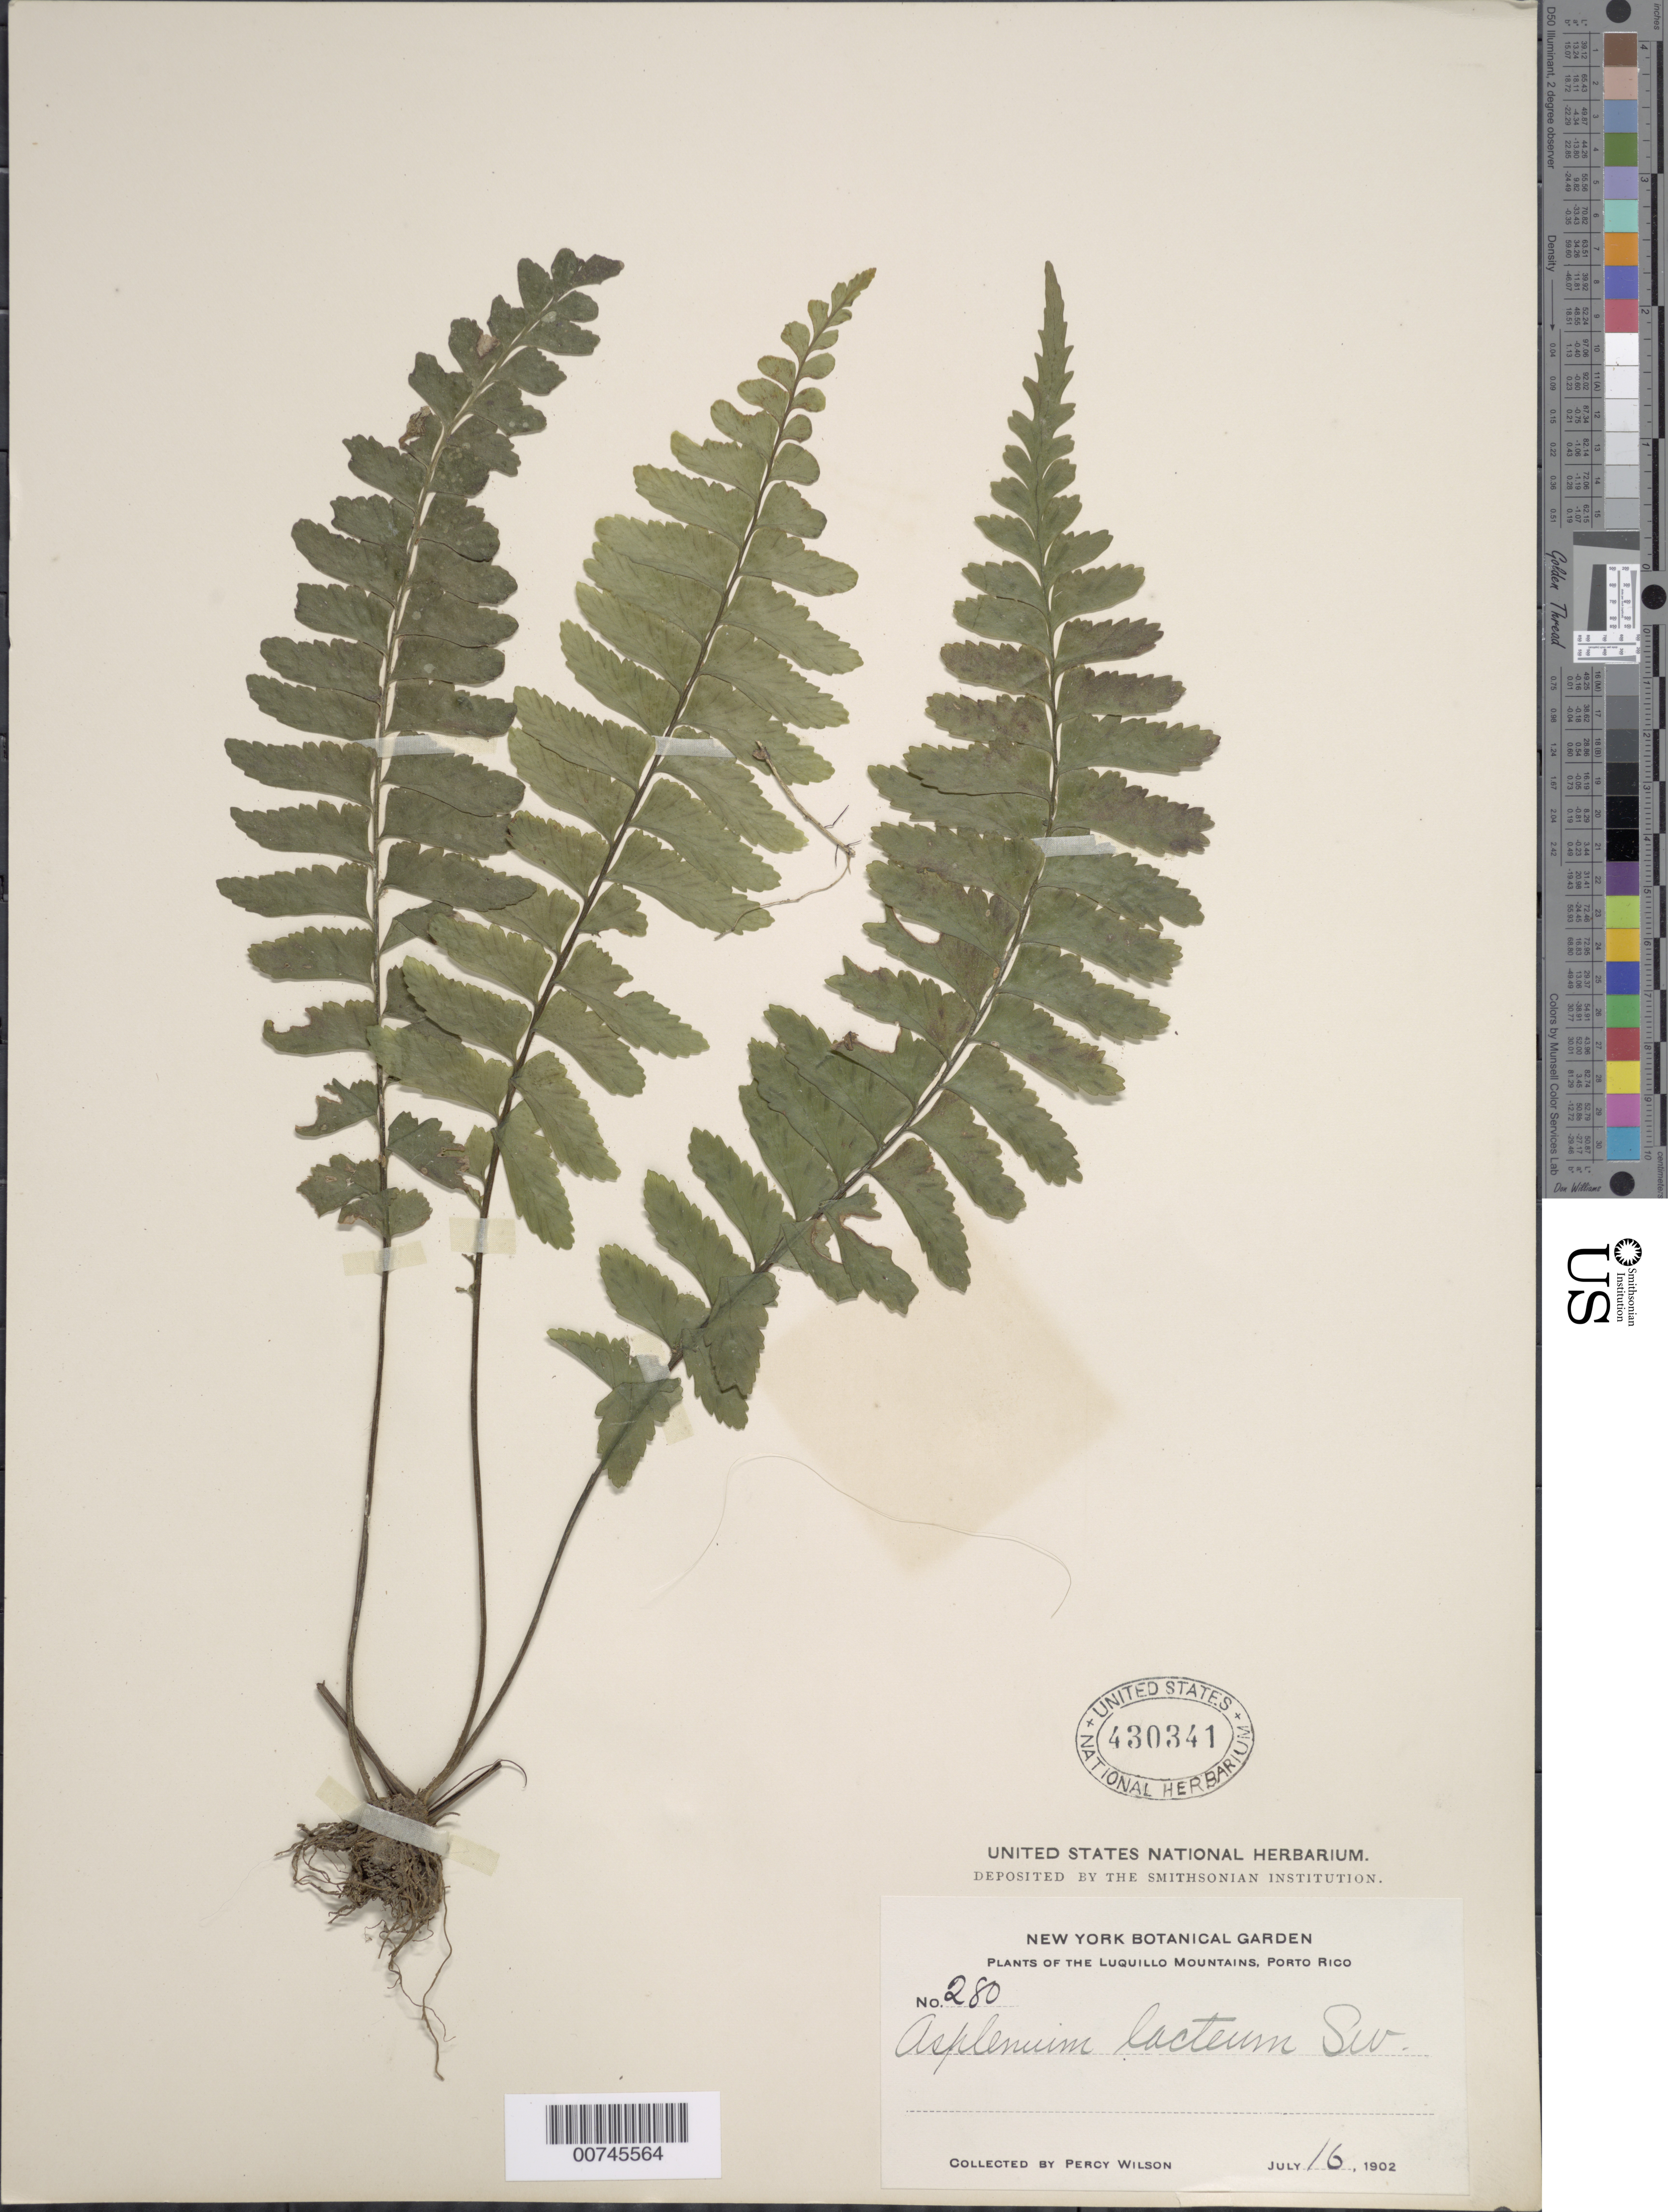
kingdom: Plantae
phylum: Tracheophyta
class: Polypodiopsida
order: Polypodiales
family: Aspleniaceae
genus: Asplenium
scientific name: Asplenium laetum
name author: Sw.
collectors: P. Wilson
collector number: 280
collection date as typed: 16 Jul 1902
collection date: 1902-07-16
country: Puerto Rico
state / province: Luquillo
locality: Luquillo Mountains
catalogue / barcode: US 430341